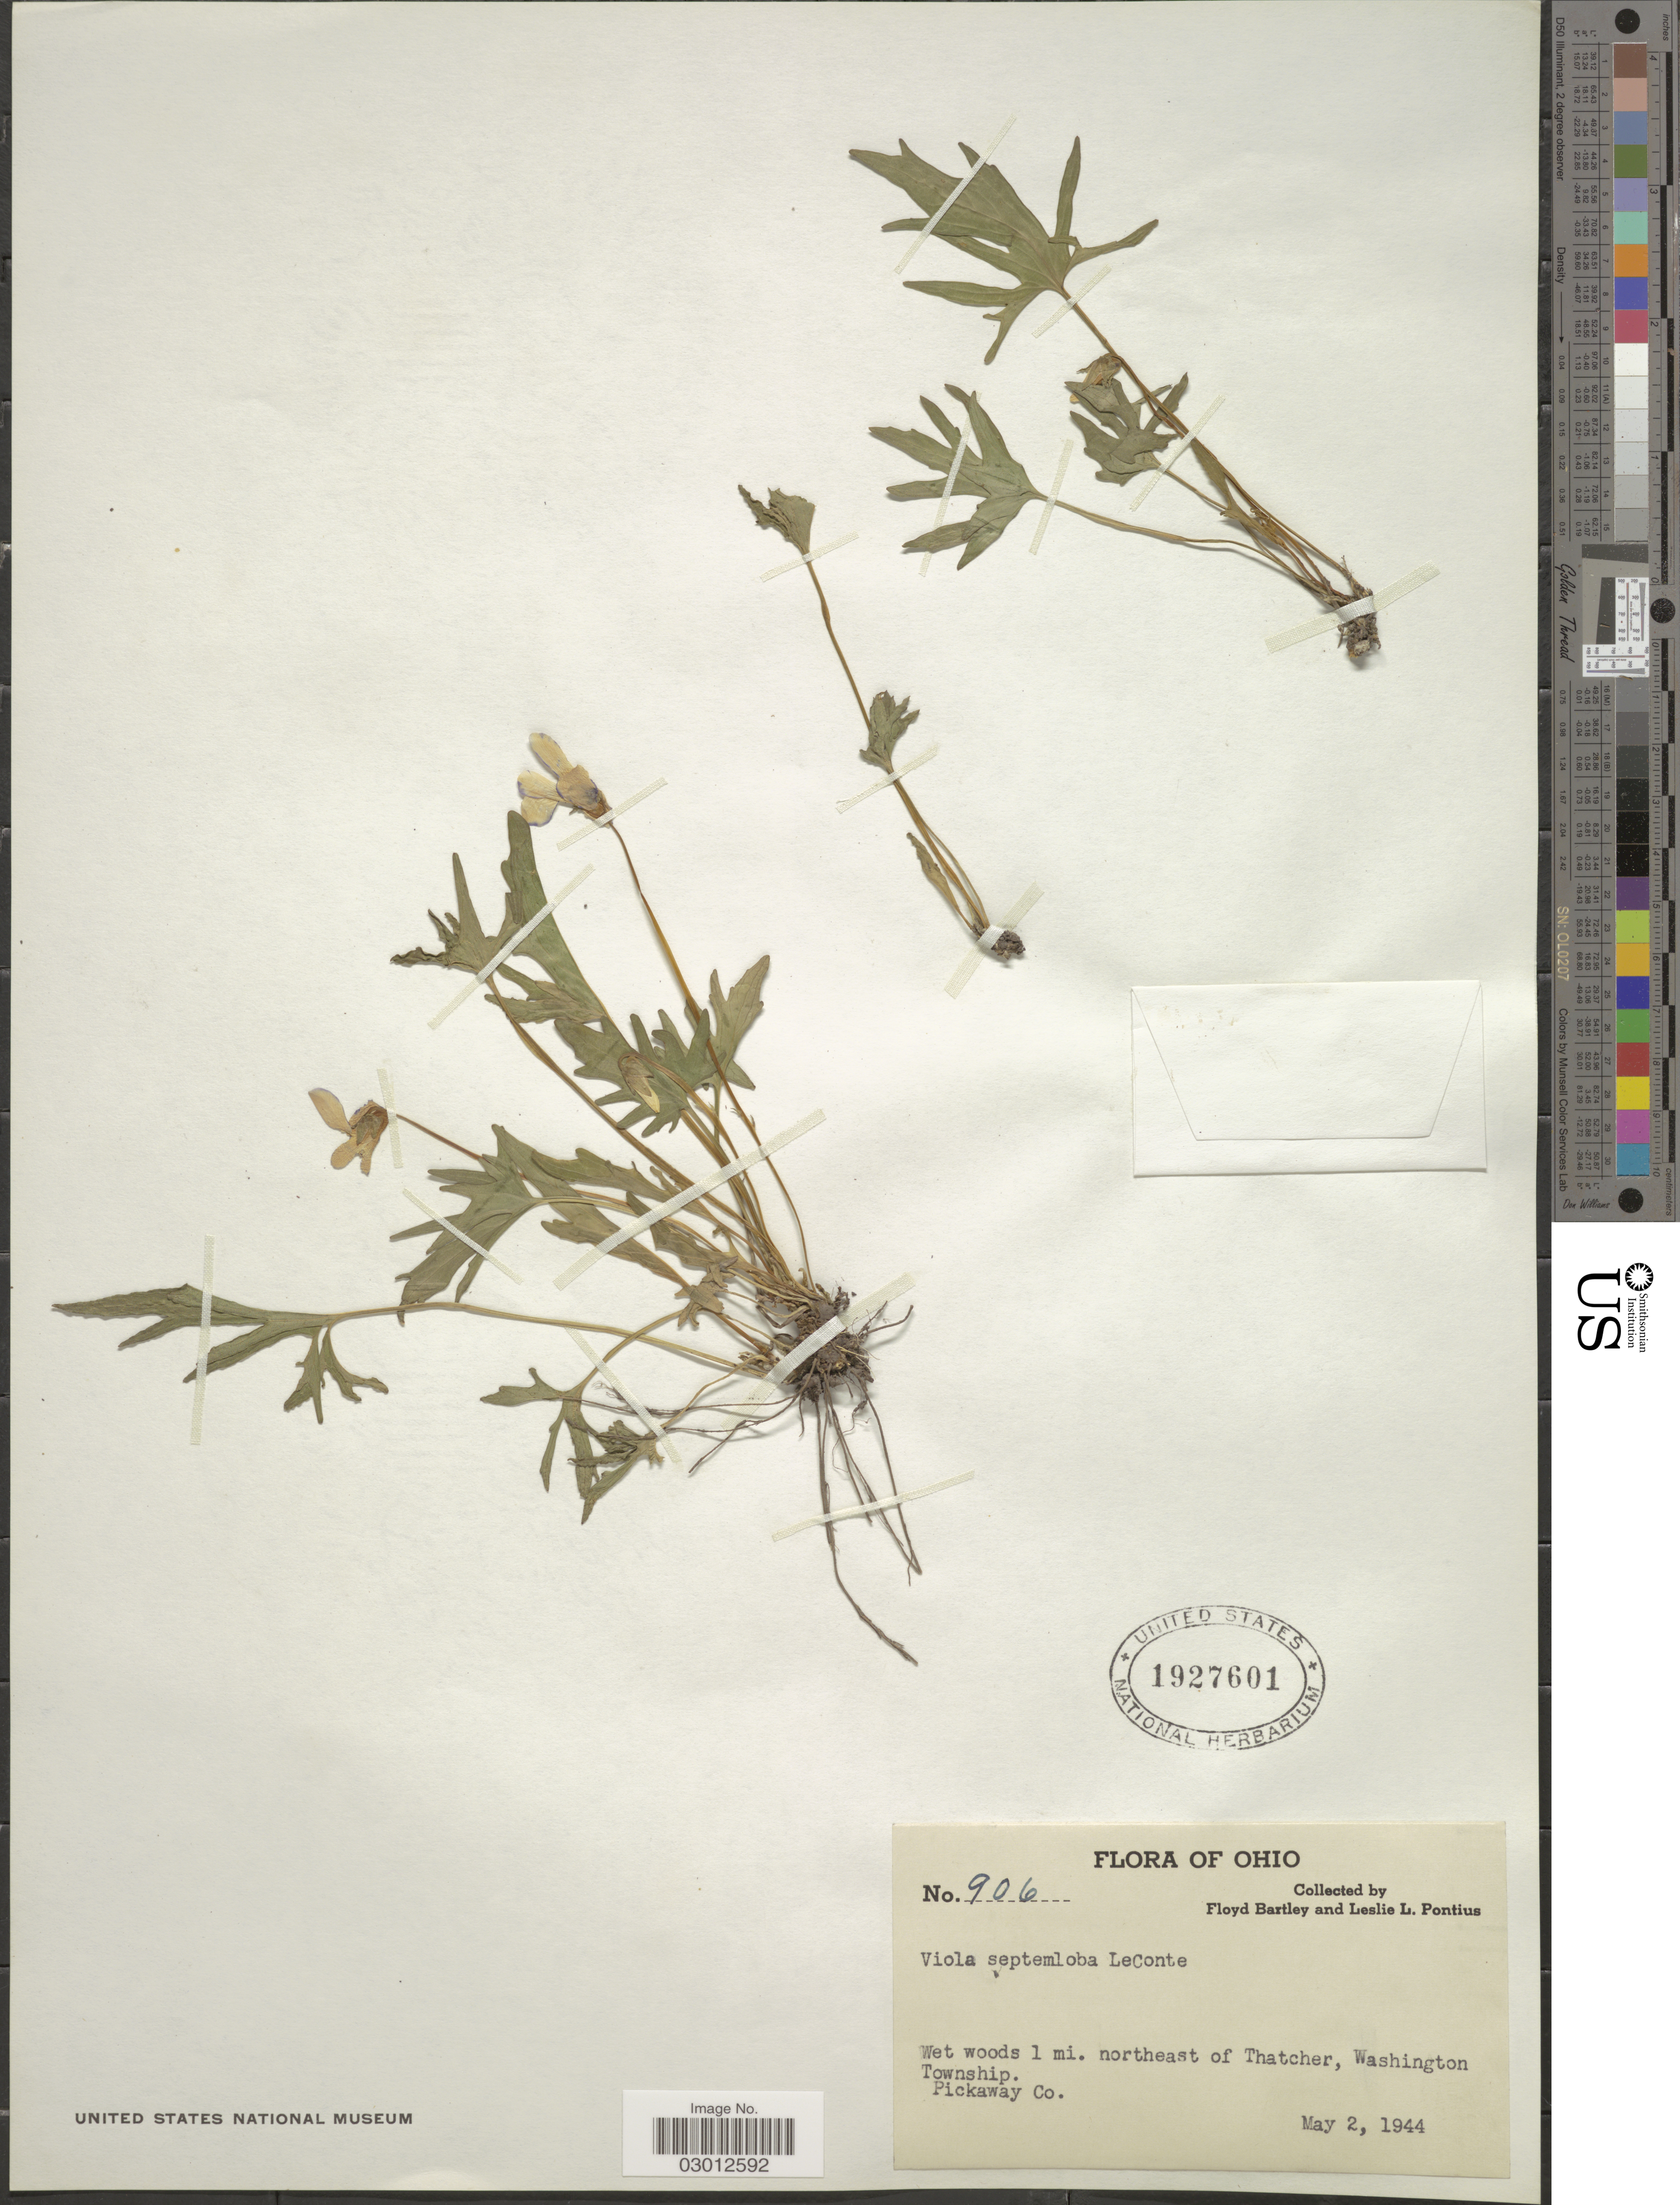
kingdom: Plantae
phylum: Tracheophyta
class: Magnoliopsida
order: Malpighiales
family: Violaceae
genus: Viola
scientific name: Viola palmata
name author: L.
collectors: F. Bartley & L. Pontius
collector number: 906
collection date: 1944-05-02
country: United States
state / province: Ohio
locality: Wet woods 1 mi. northeast of Thatcher, Washington Township. Pickaway Co.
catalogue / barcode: US 1927601